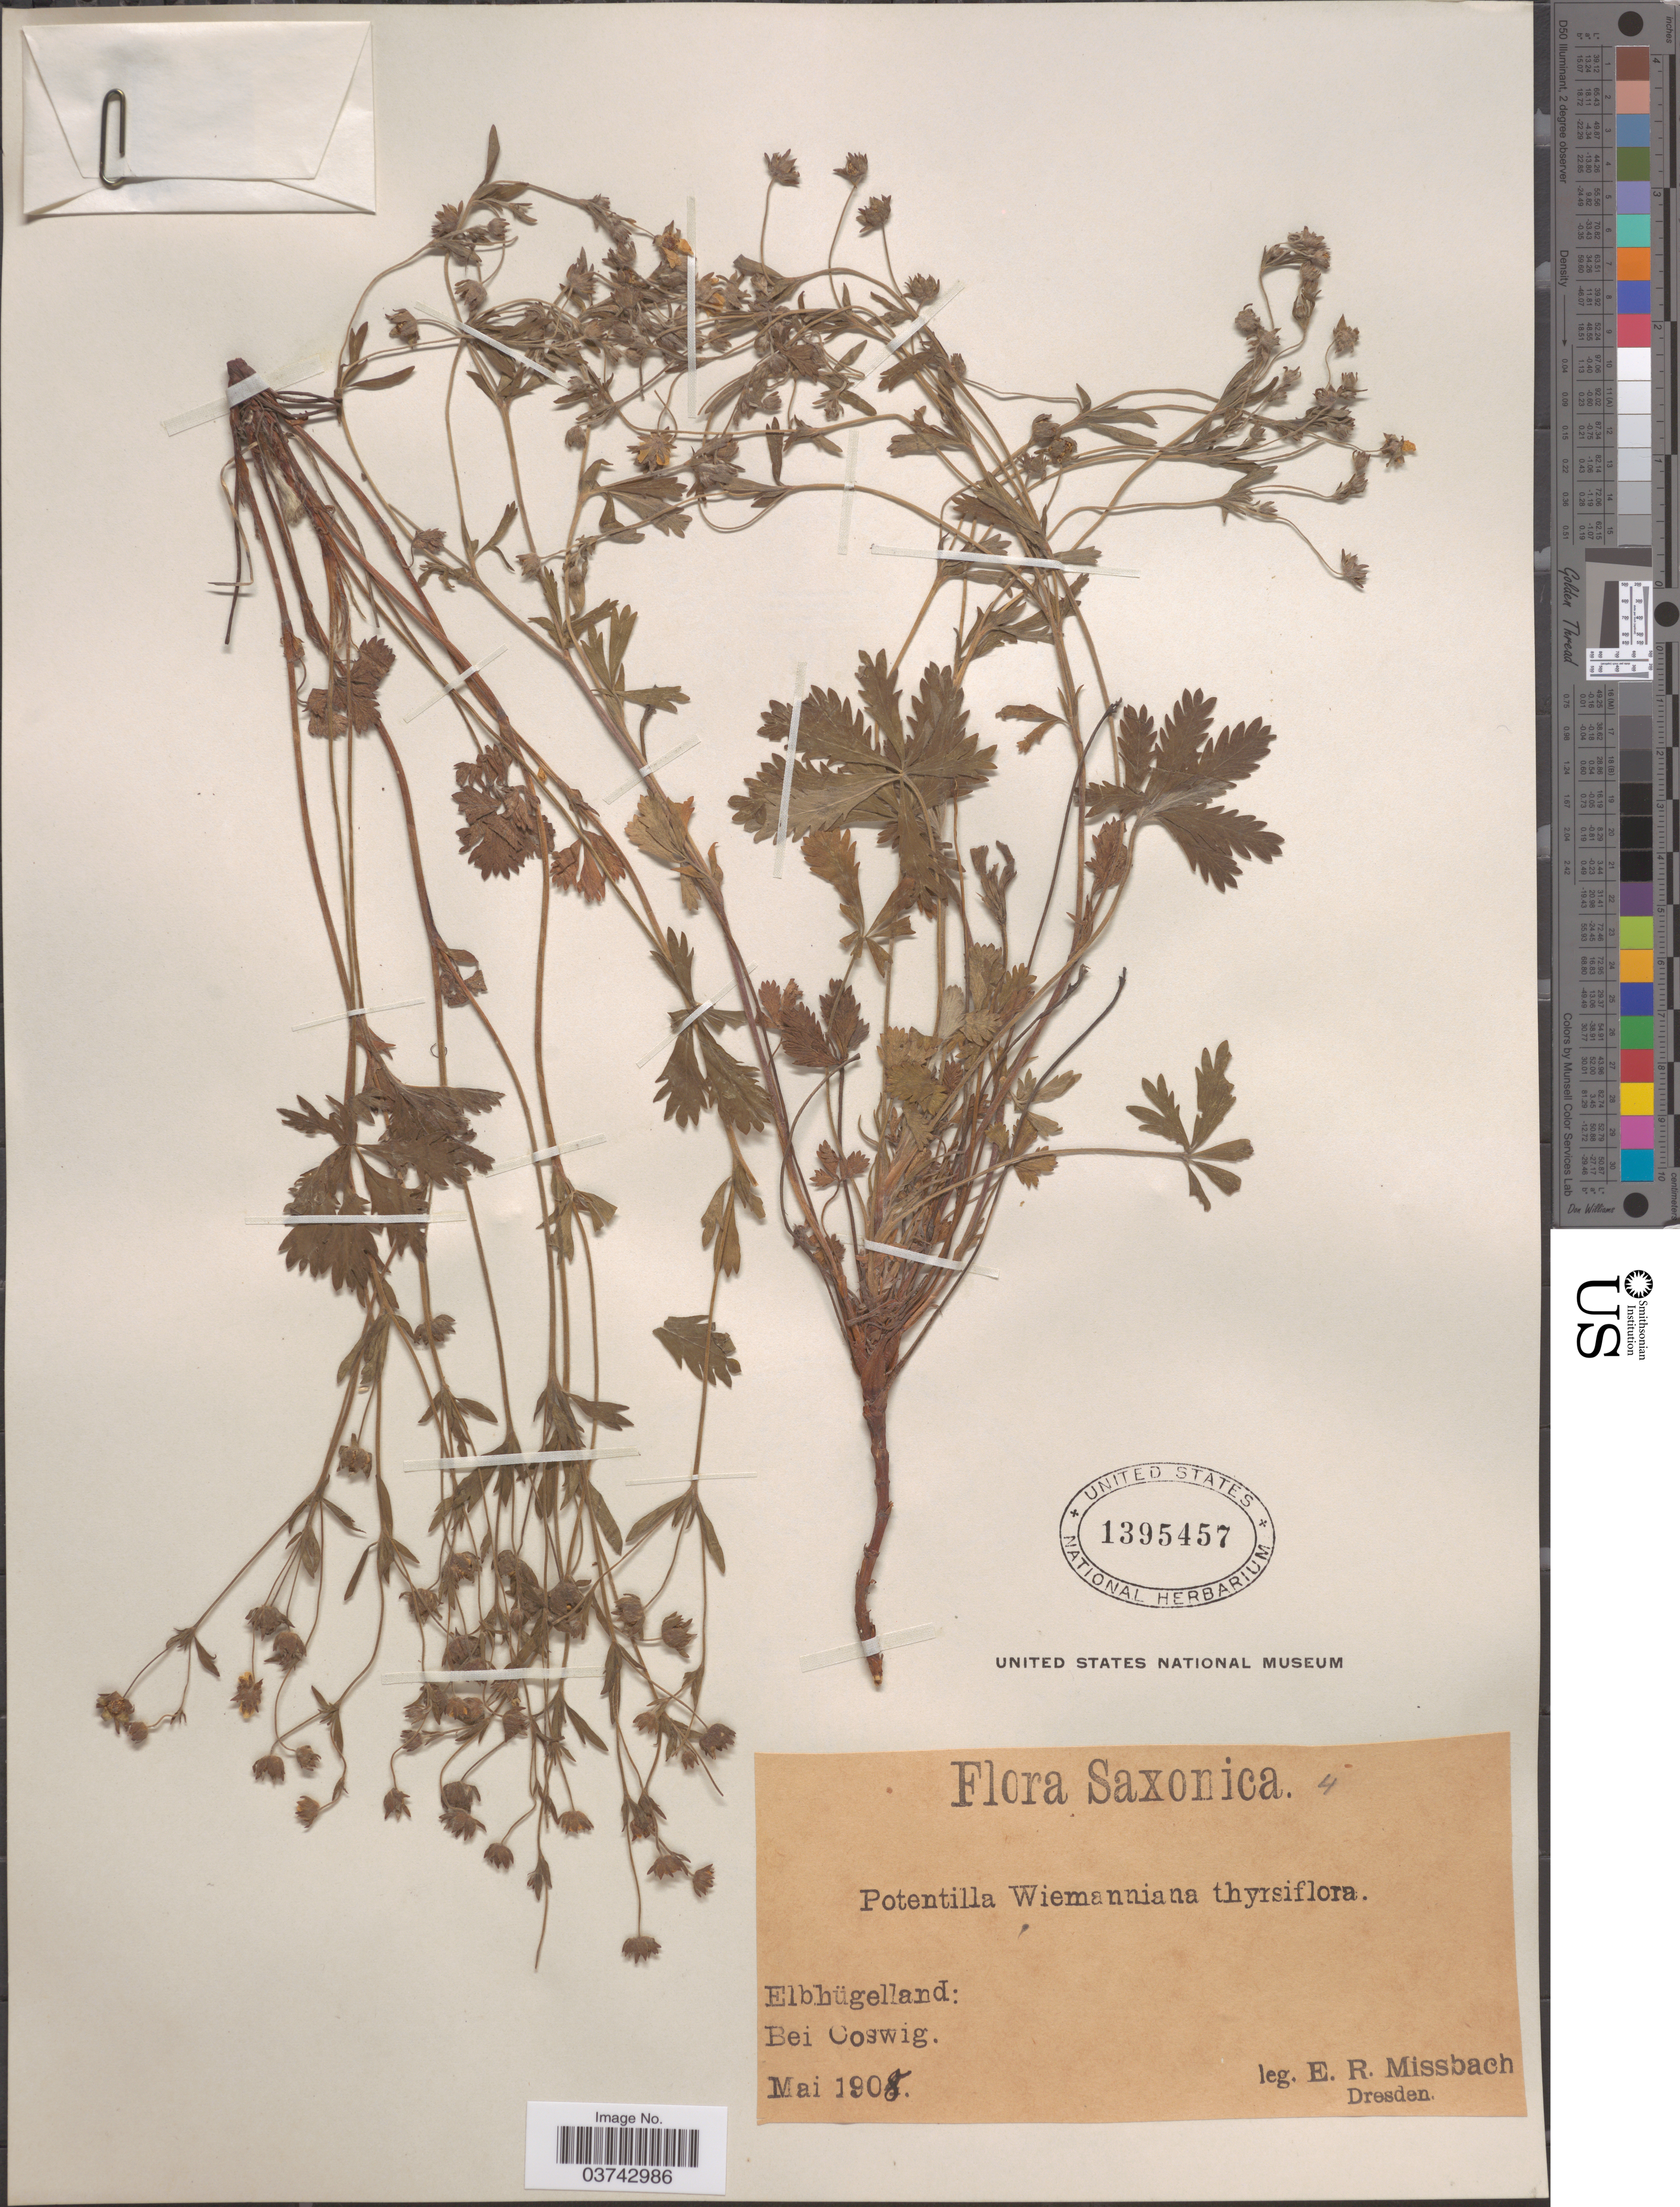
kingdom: Plantae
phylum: Tracheophyta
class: Magnoliopsida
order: Rosales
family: Rosaceae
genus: Potentilla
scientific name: Potentilla wiemanniana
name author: Günther et al.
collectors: E. Missbach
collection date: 1908-05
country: Germany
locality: Saxonica. Elbhügelland: Bei Coswig.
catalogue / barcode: US 1395457